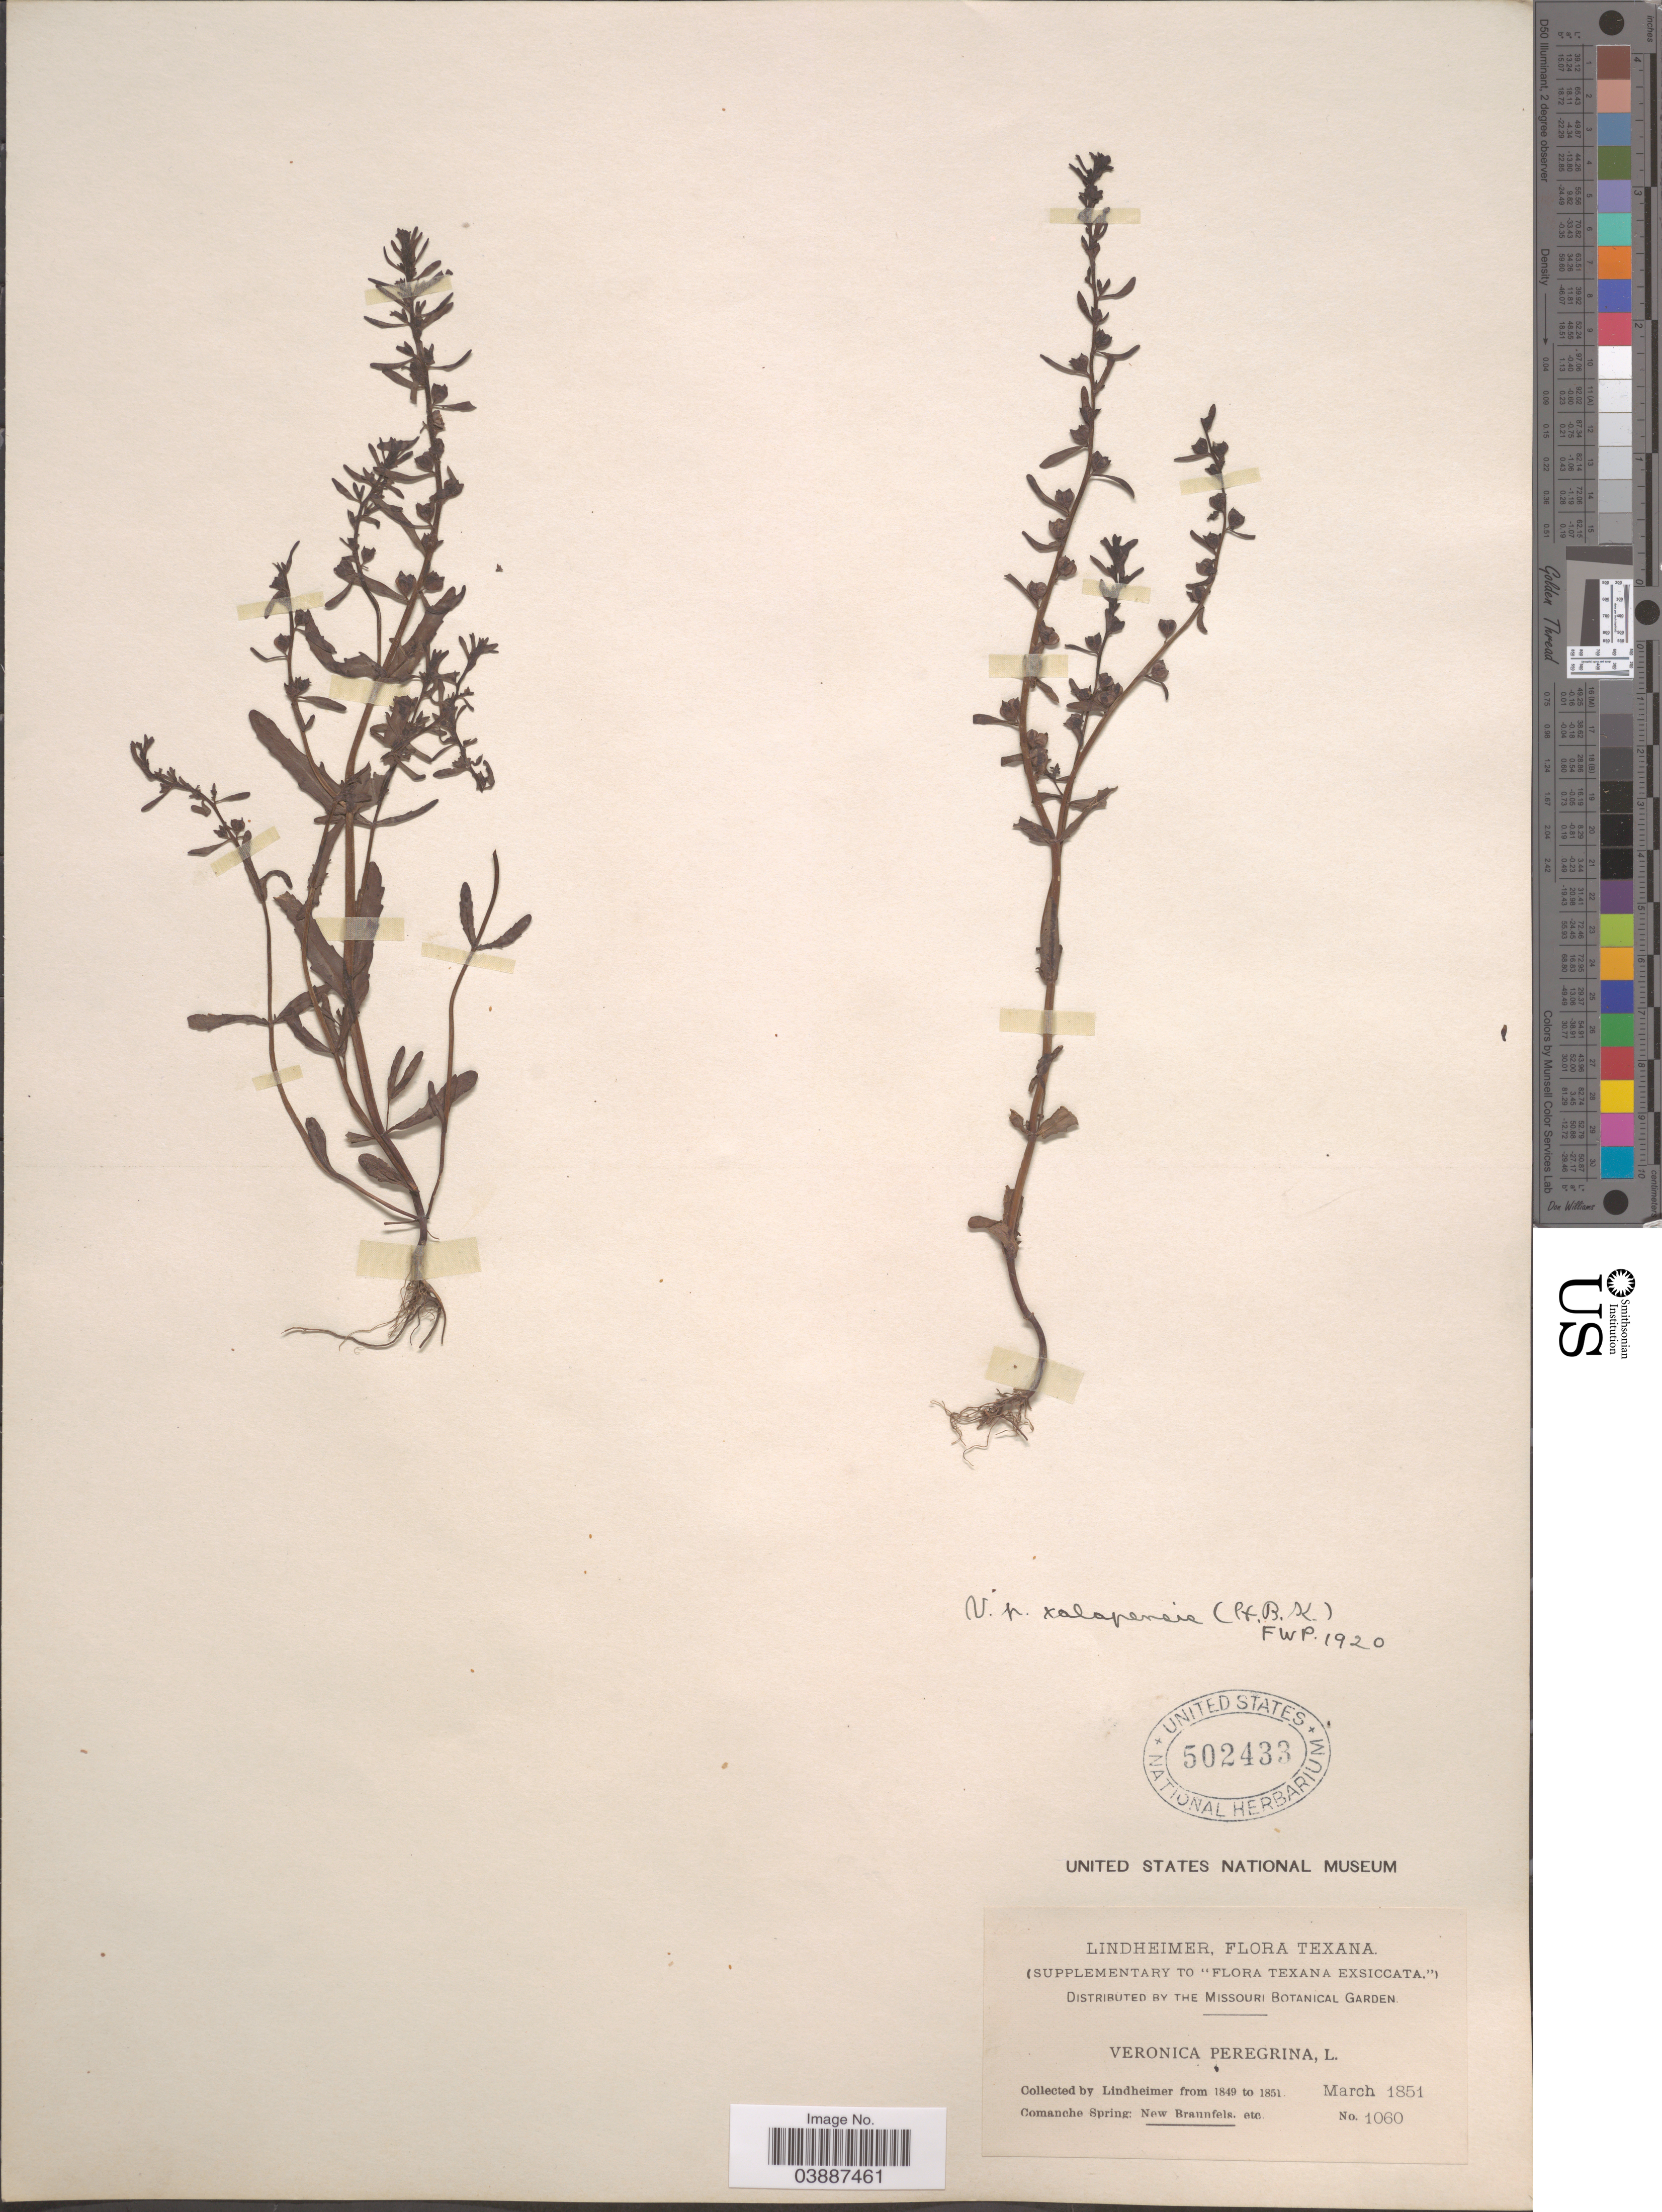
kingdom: Plantae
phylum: Tracheophyta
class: Magnoliopsida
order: Lamiales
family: Plantaginaceae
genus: Veronica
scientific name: Veronica peregrina var. xalapensis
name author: Kunth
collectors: -. Lindheimer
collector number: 1060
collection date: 1851-03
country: United States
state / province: Texas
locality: Comanche Spring: New Braunfels.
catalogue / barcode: US 502433